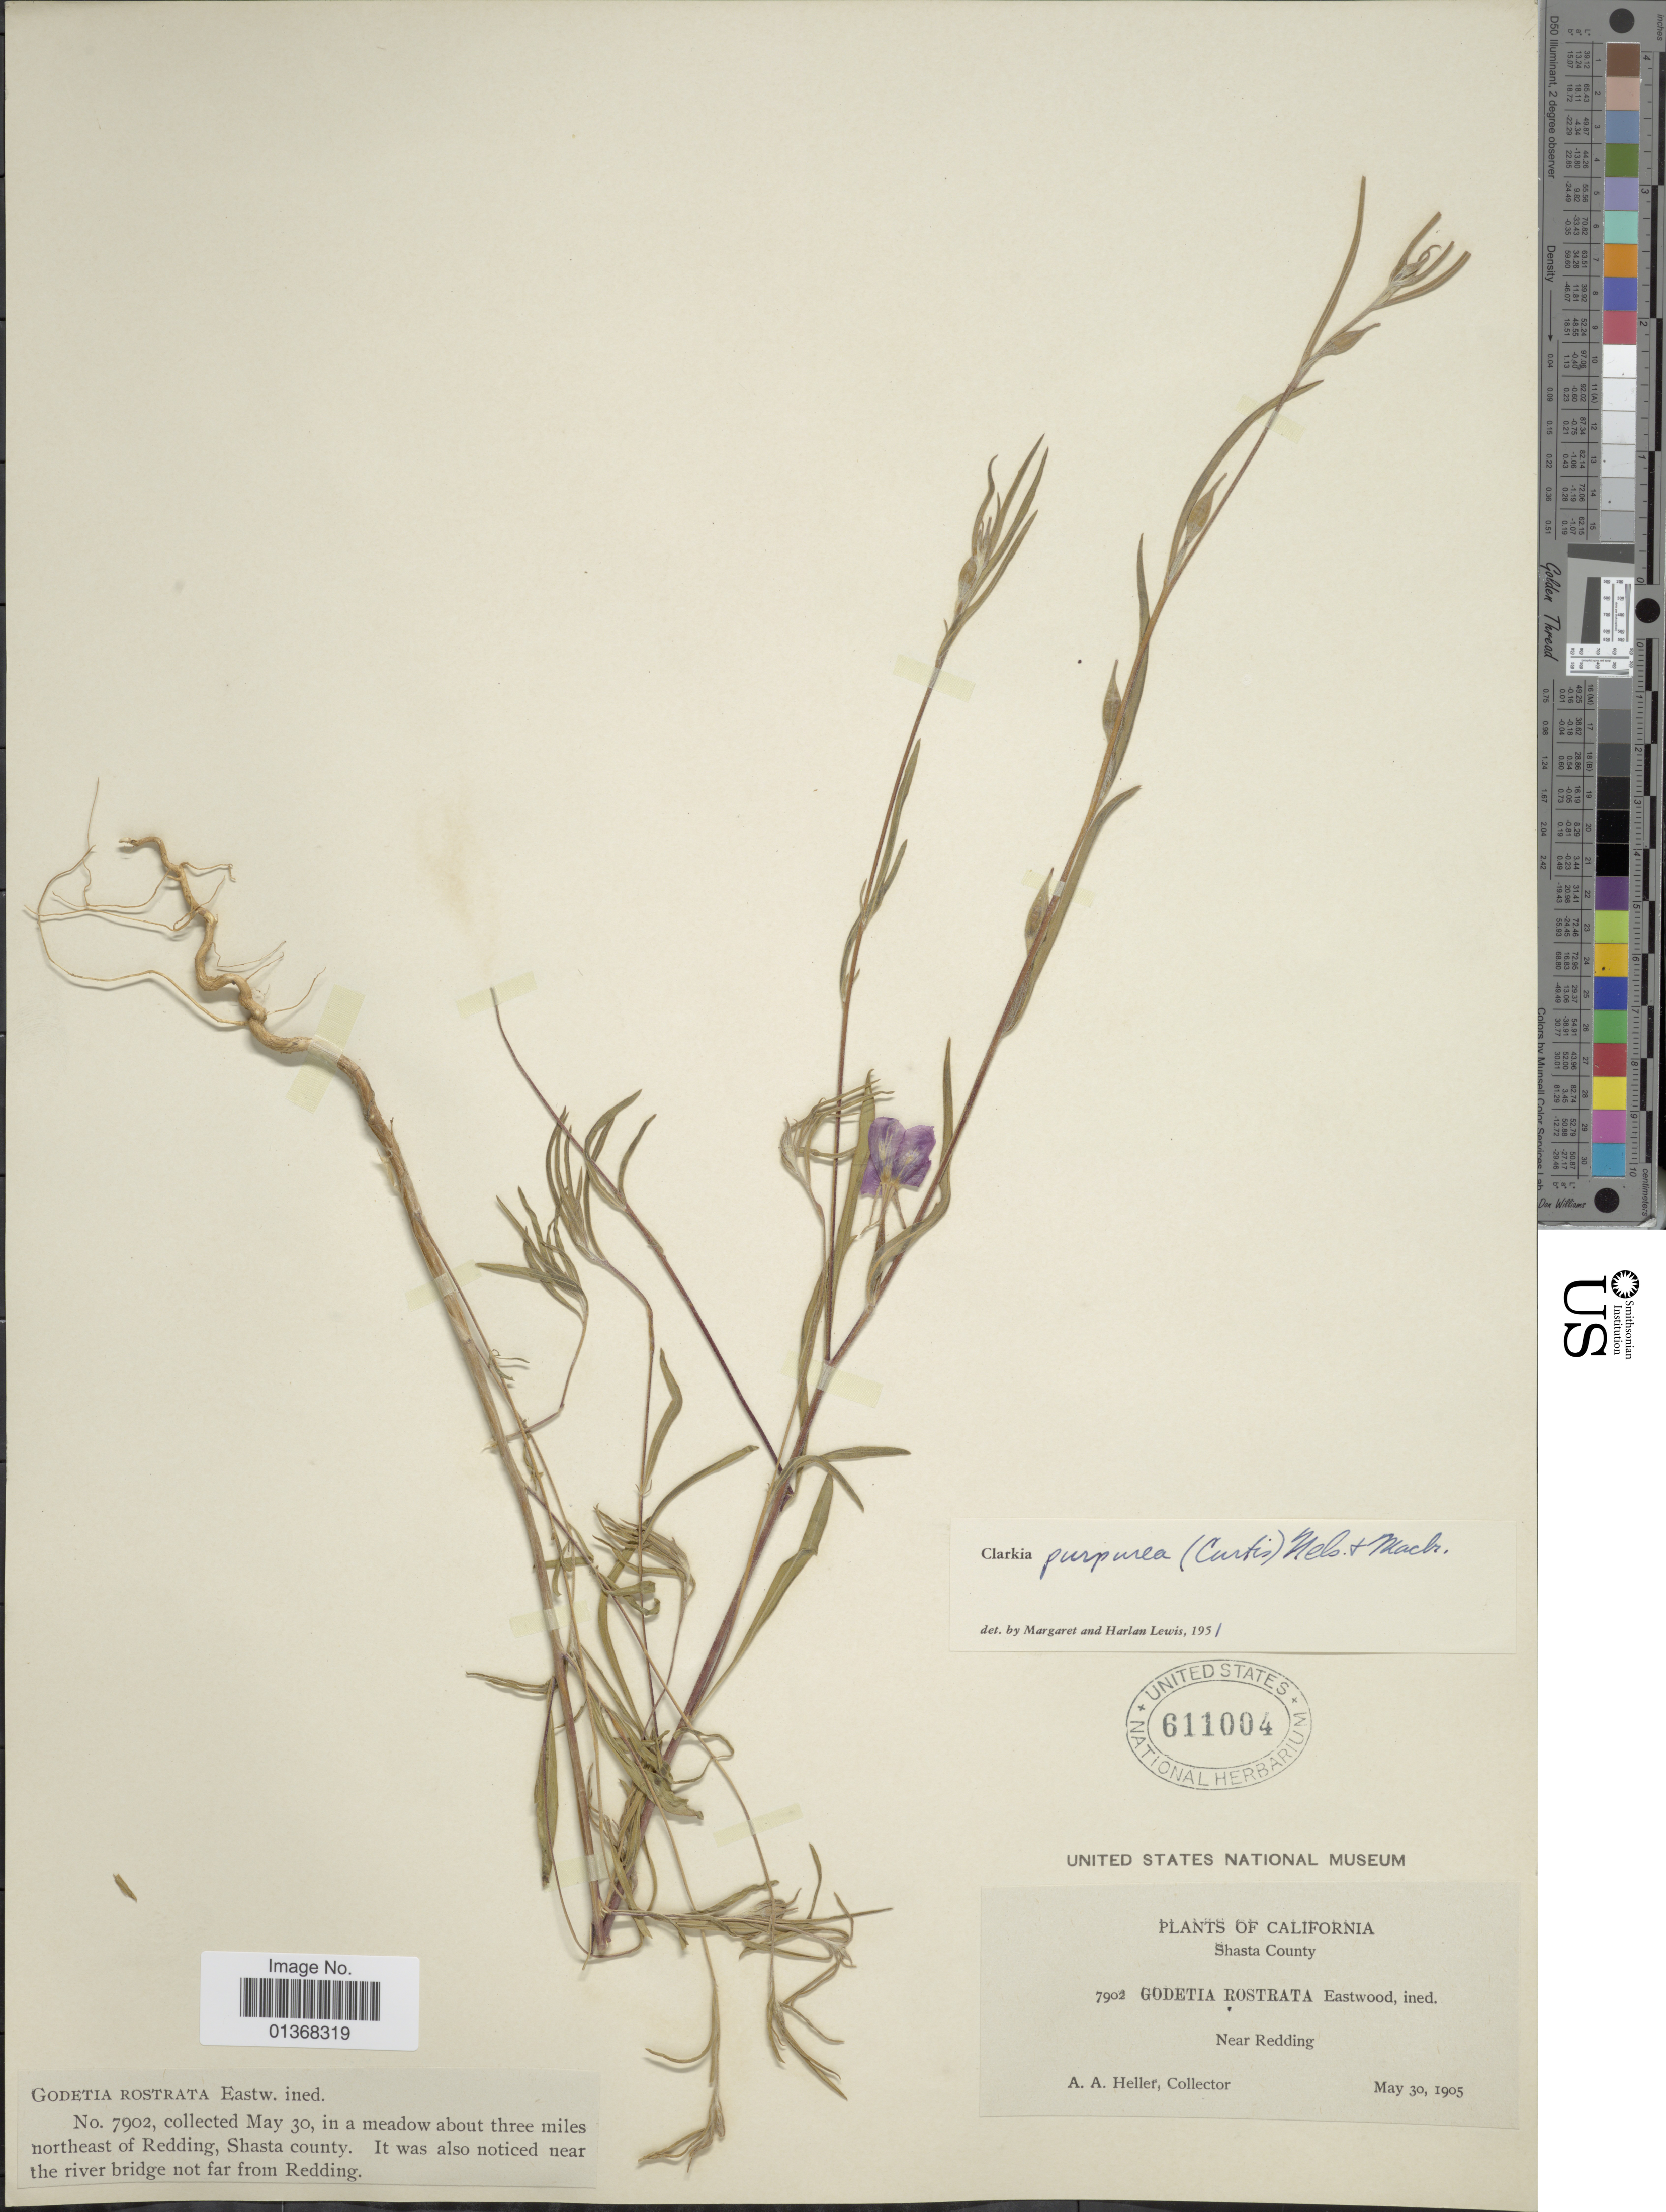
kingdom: Plantae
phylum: Tracheophyta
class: Magnoliopsida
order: Myrtales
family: Onagraceae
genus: Clarkia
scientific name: Clarkia purpurea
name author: (Curtis) A. Nelson & J.F. Macbr.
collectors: A. A. Heller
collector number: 7902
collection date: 1905-05-30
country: United States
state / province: California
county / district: Shasta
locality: in a meadow about three miles northeast of Redding, Shasta county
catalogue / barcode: US 611004